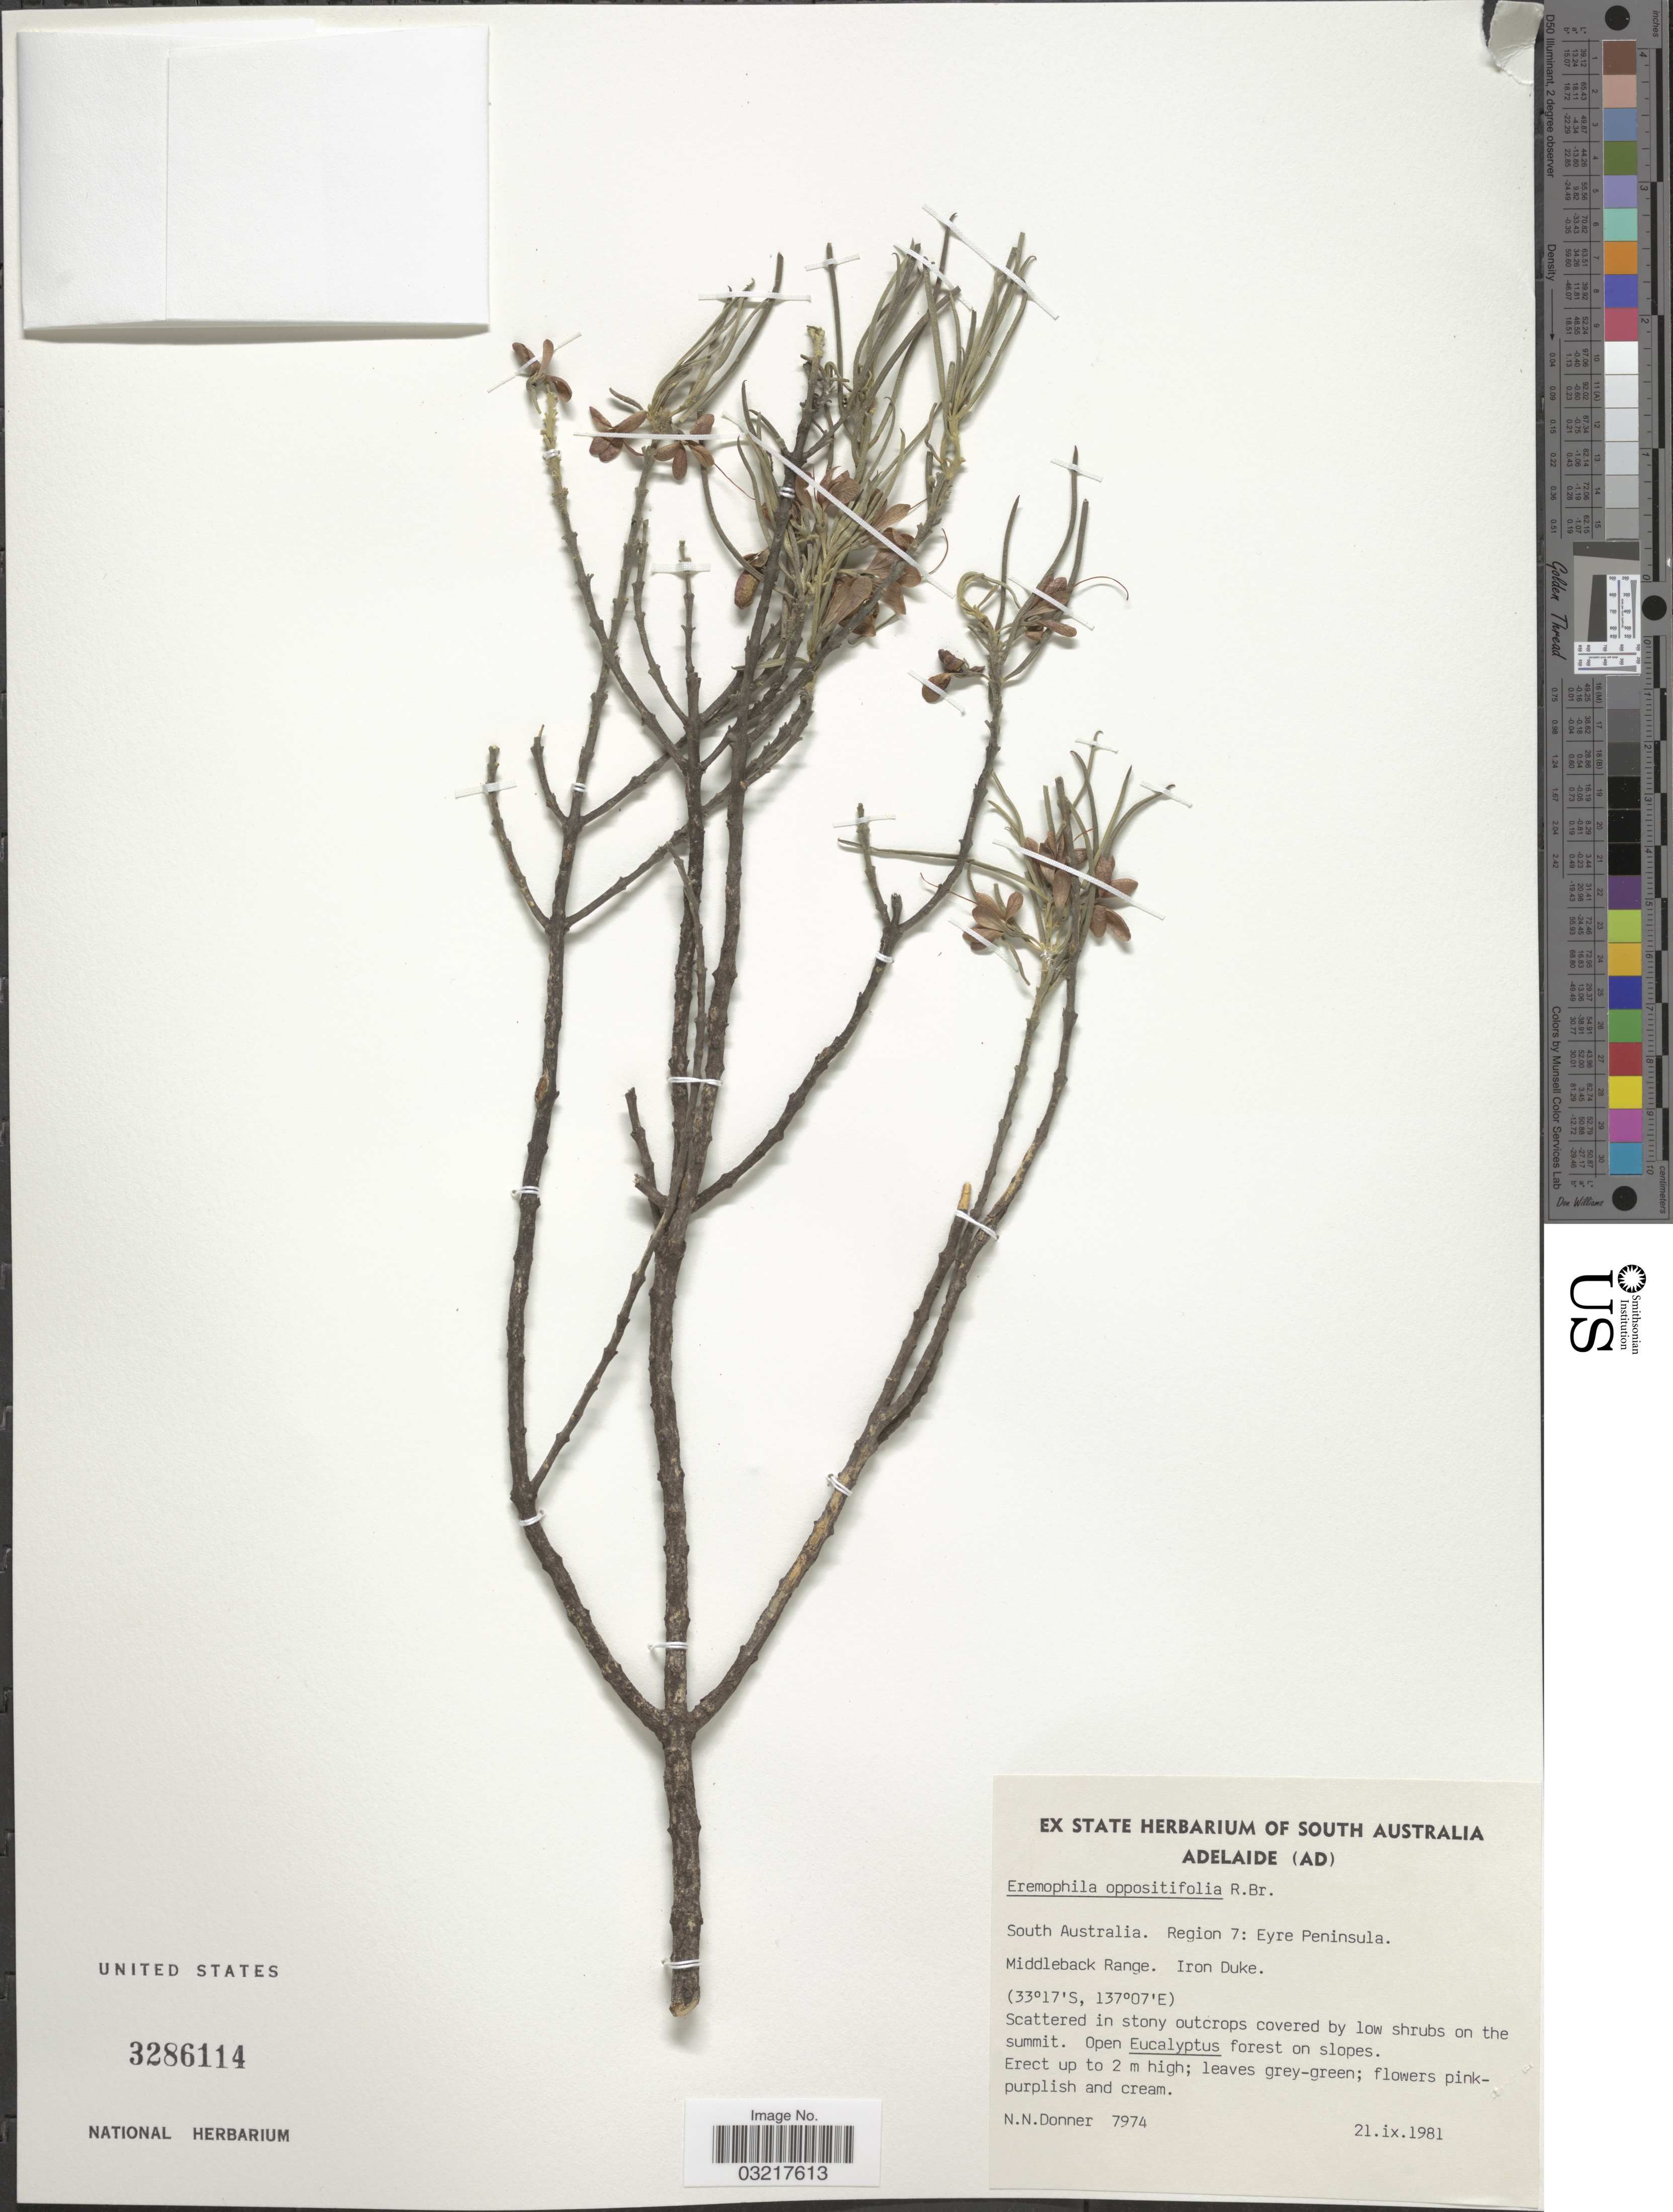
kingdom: Plantae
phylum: Tracheophyta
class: Magnoliopsida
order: Lamiales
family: Scrophulariaceae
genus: Eremophila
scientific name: Eremophila oppositifolia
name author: R. Br.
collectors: N. Donner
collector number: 7974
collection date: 1981-09-21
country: Australia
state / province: South Australia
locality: Region 7: Eyre Peninsula. Middleback Range. Iron Duke.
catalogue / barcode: US 3286114